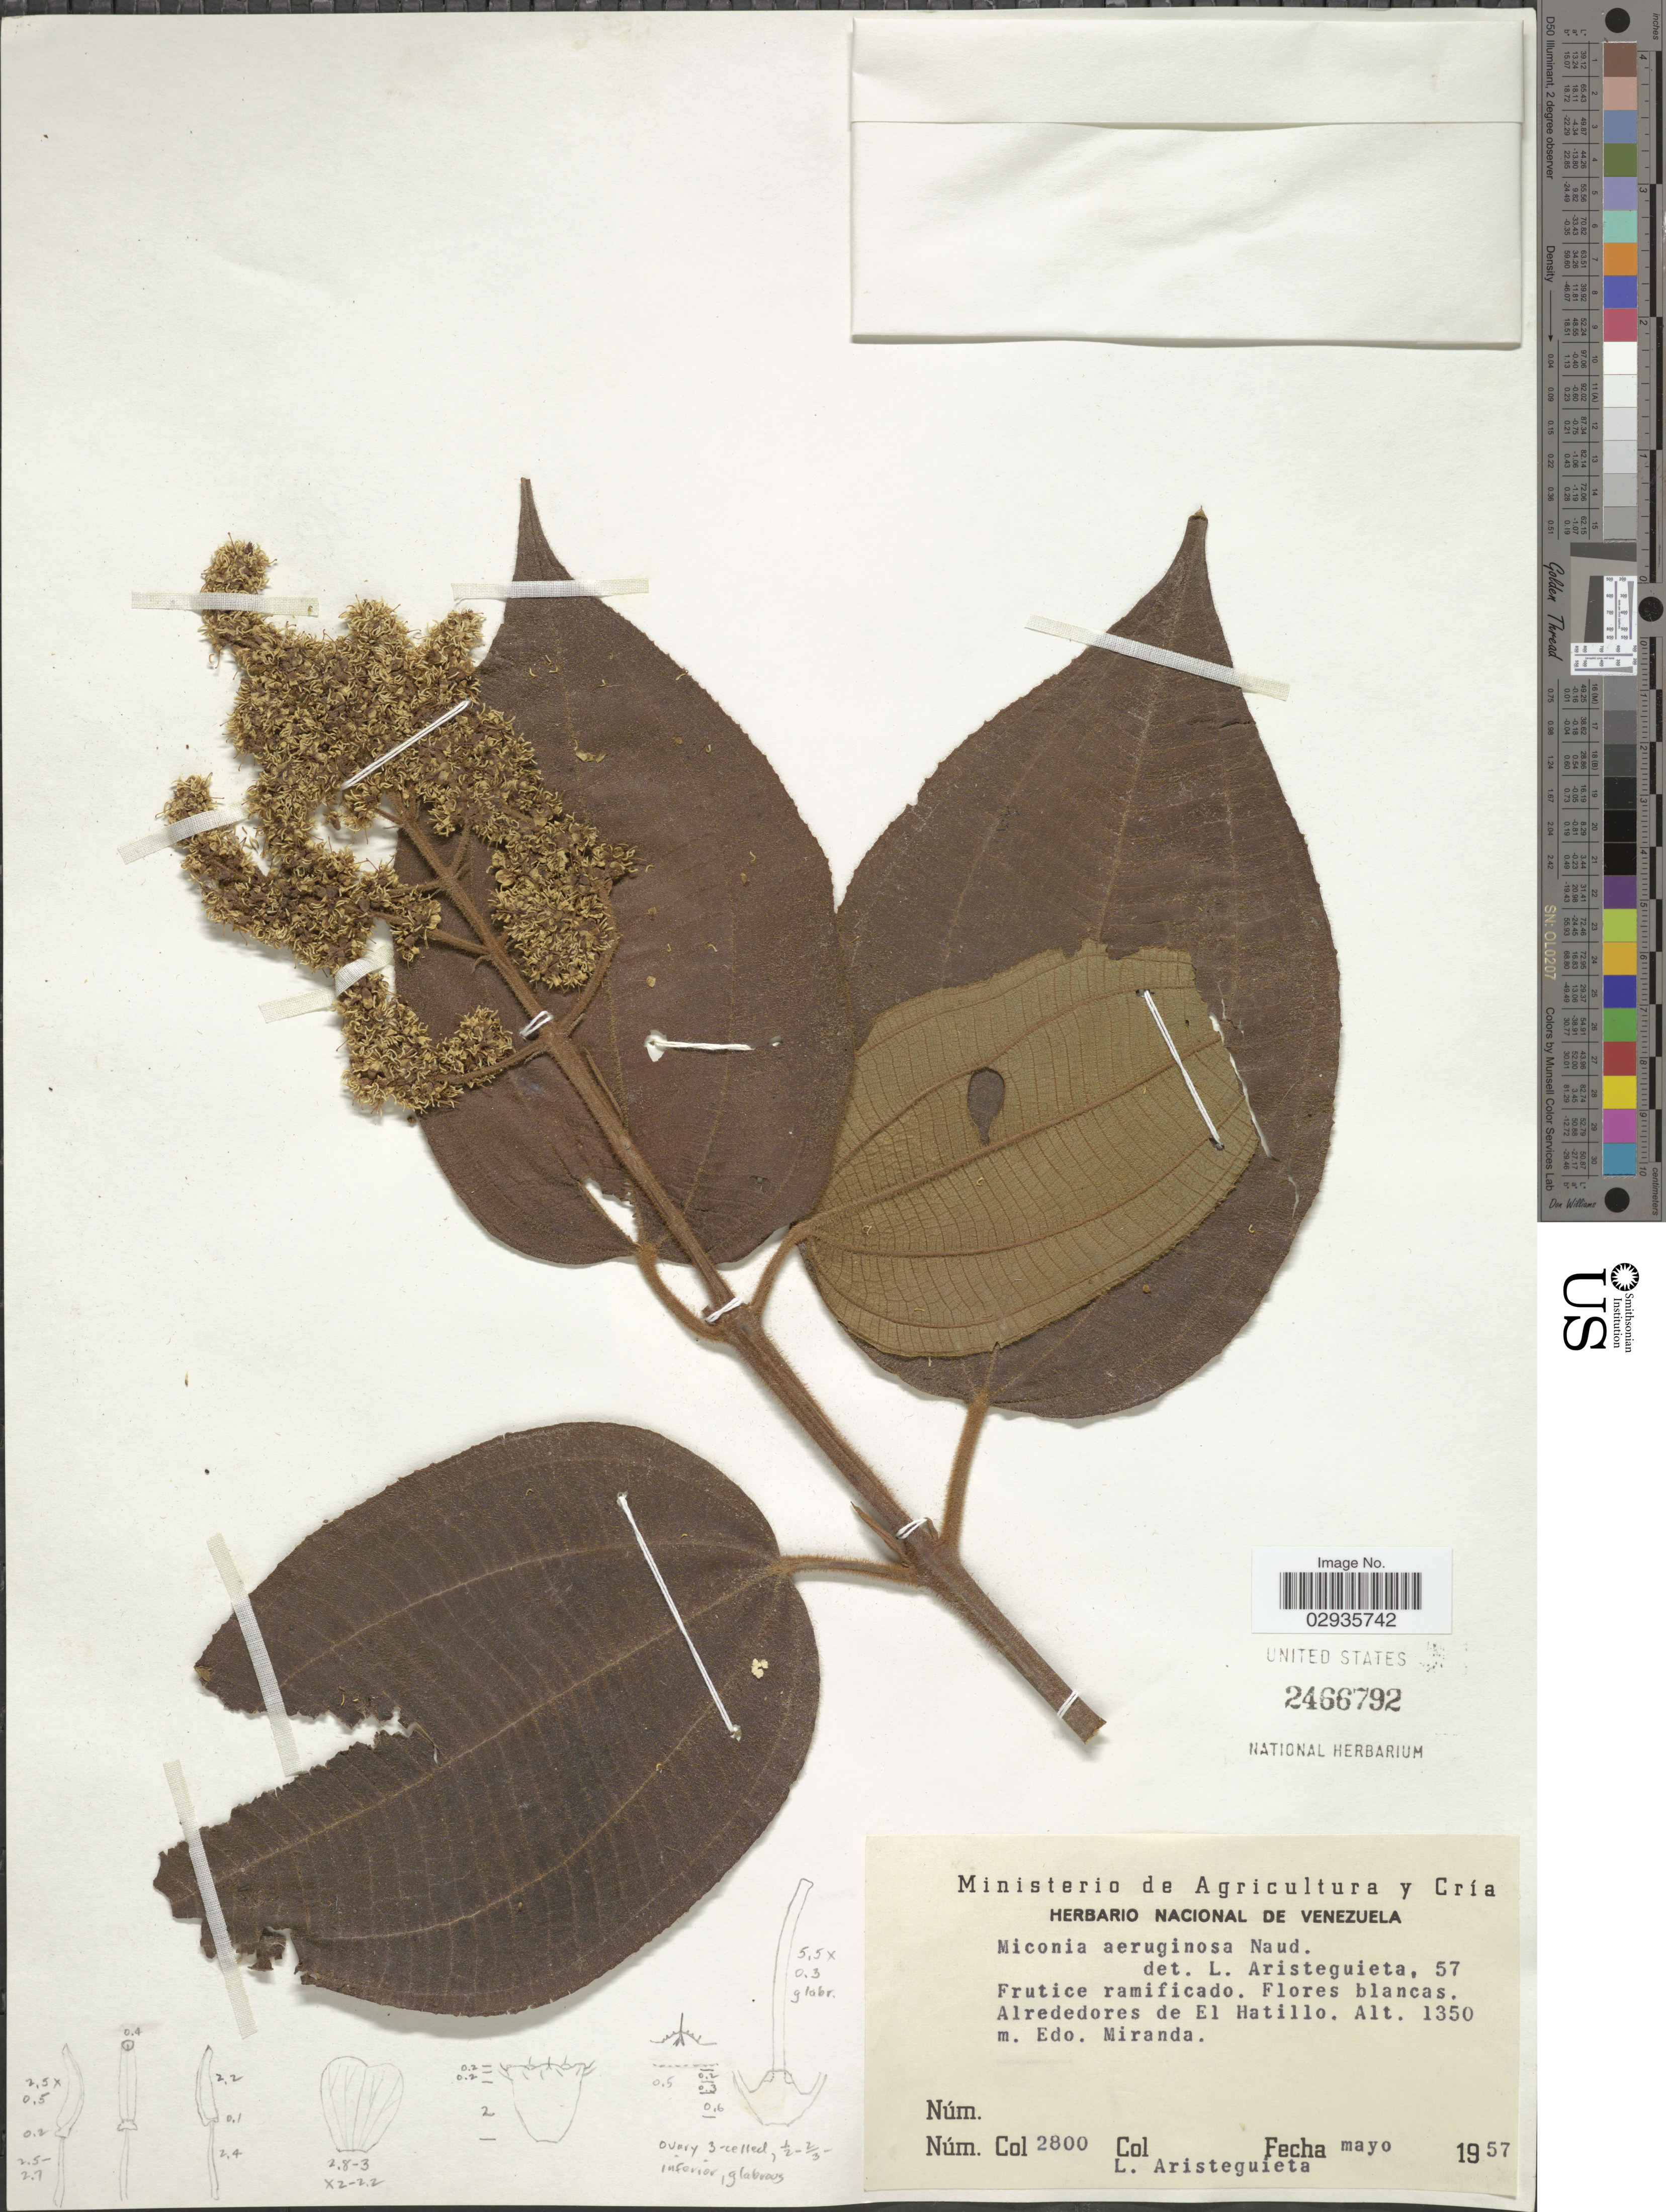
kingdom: Plantae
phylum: Tracheophyta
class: Magnoliopsida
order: Myrtales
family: Melastomataceae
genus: Miconia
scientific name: Miconia aeruginosa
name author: Naudin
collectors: L. Aristeguieta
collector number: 2800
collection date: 1957-05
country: Venezuela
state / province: Miranda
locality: Alrededores de El Hatillo.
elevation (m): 1350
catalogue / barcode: US 2466792